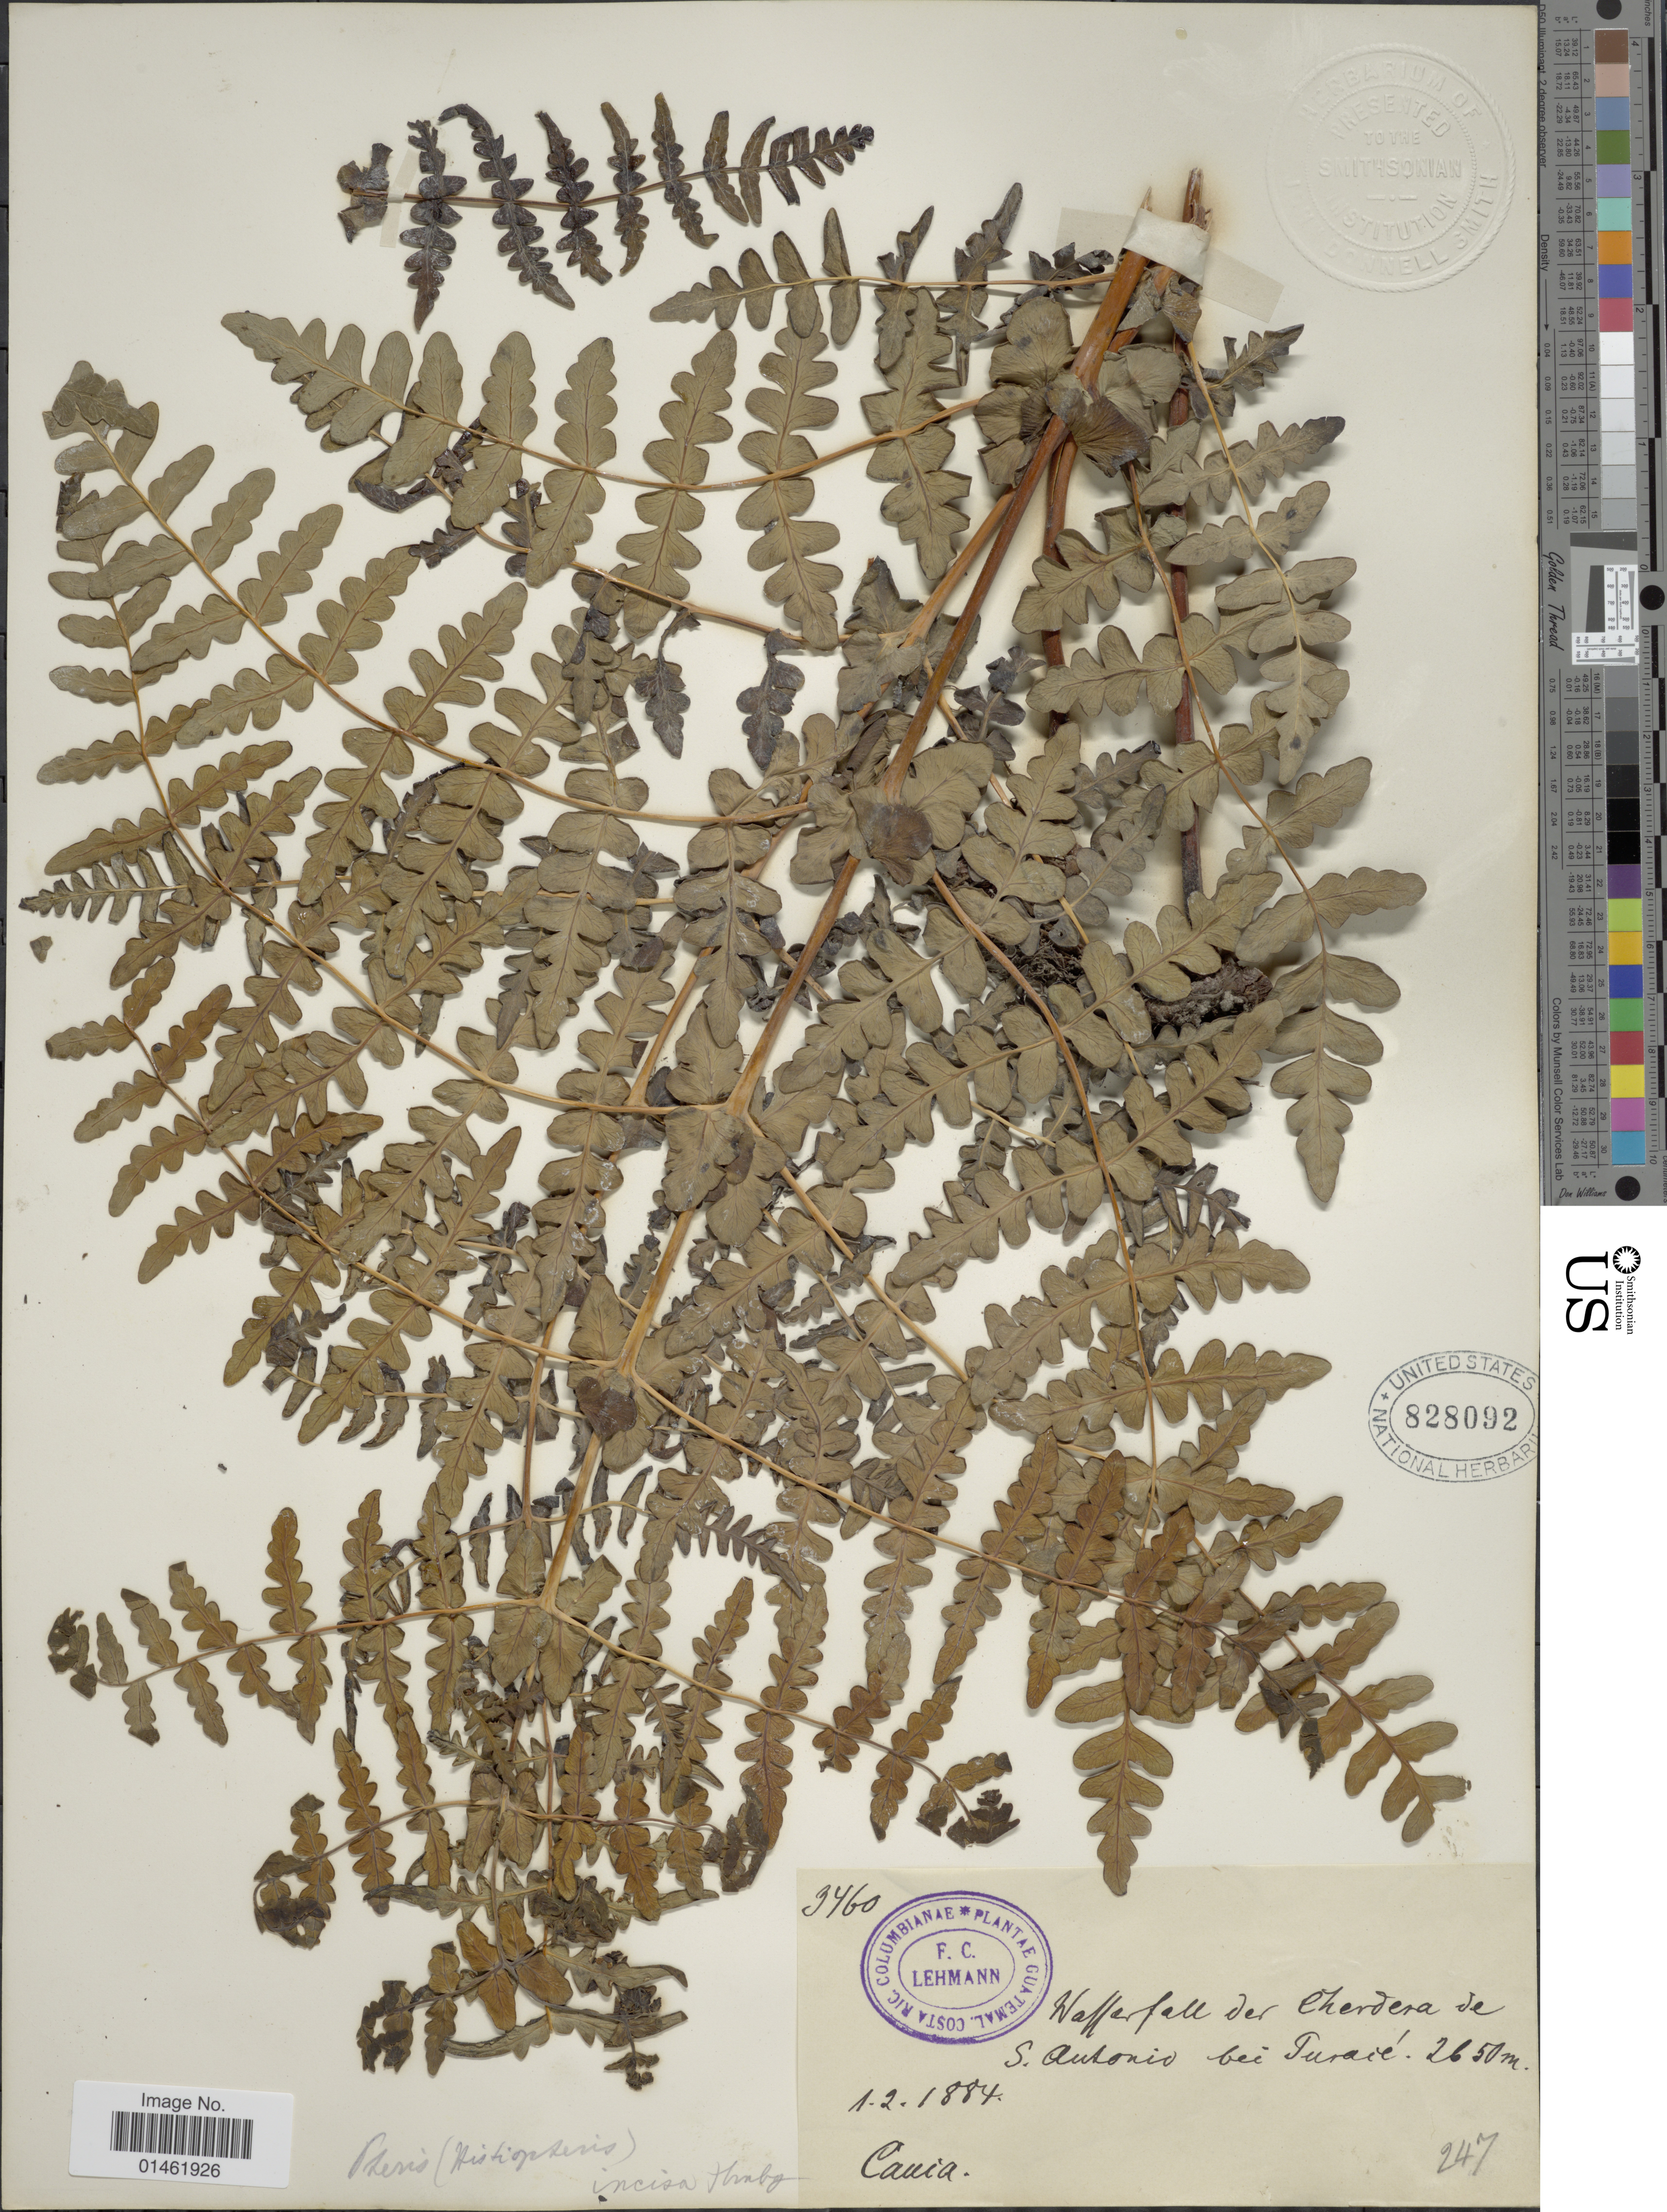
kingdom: Plantae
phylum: Tracheophyta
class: Polypodiopsida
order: Polypodiales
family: Dennstaedtiaceae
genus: Histiopteris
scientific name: Histiopteris incisa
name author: (Thunb.) J. Sm.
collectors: F. C. Lehmann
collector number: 9460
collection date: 1884-02-01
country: Colombia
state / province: Cauca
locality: Waterfall der Cherdera de S. Antonio bei Puracé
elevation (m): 2650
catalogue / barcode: US 828092